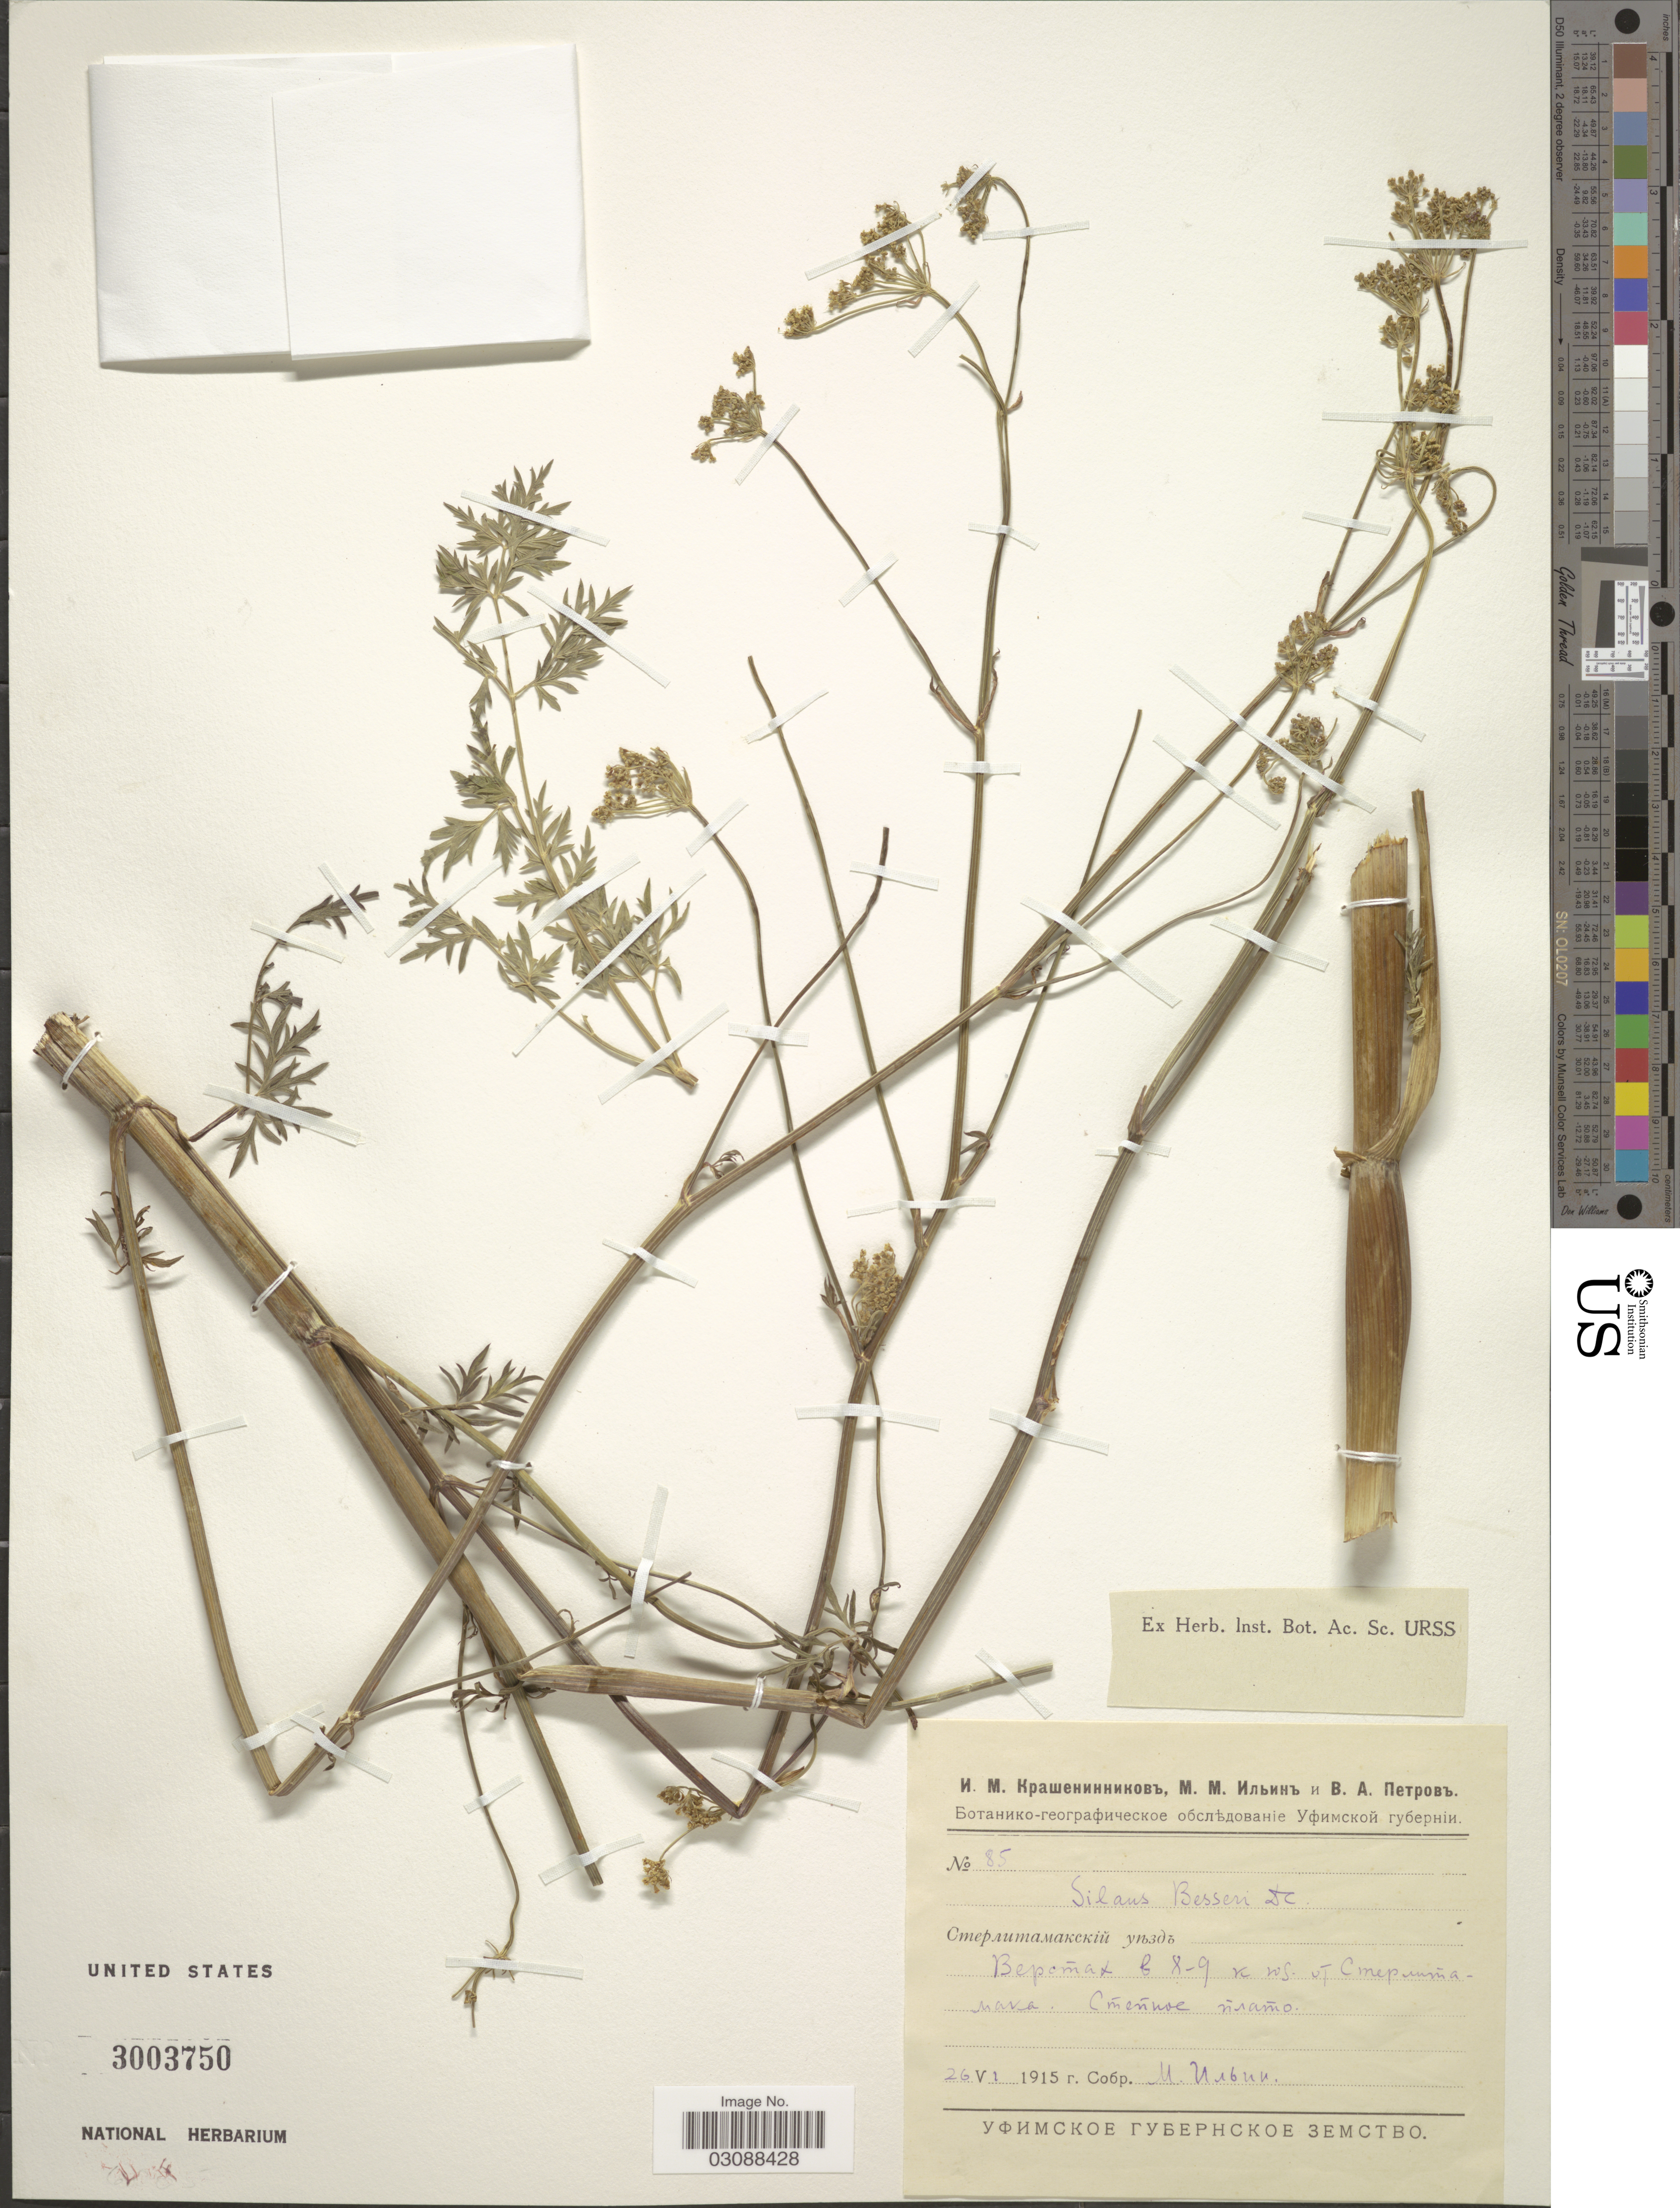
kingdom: Plantae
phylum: Tracheophyta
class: Magnoliopsida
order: Apiales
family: Apiaceae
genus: Silaus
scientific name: Silaus besseri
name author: DC.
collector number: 85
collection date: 1915-06-26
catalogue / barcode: US 3003750